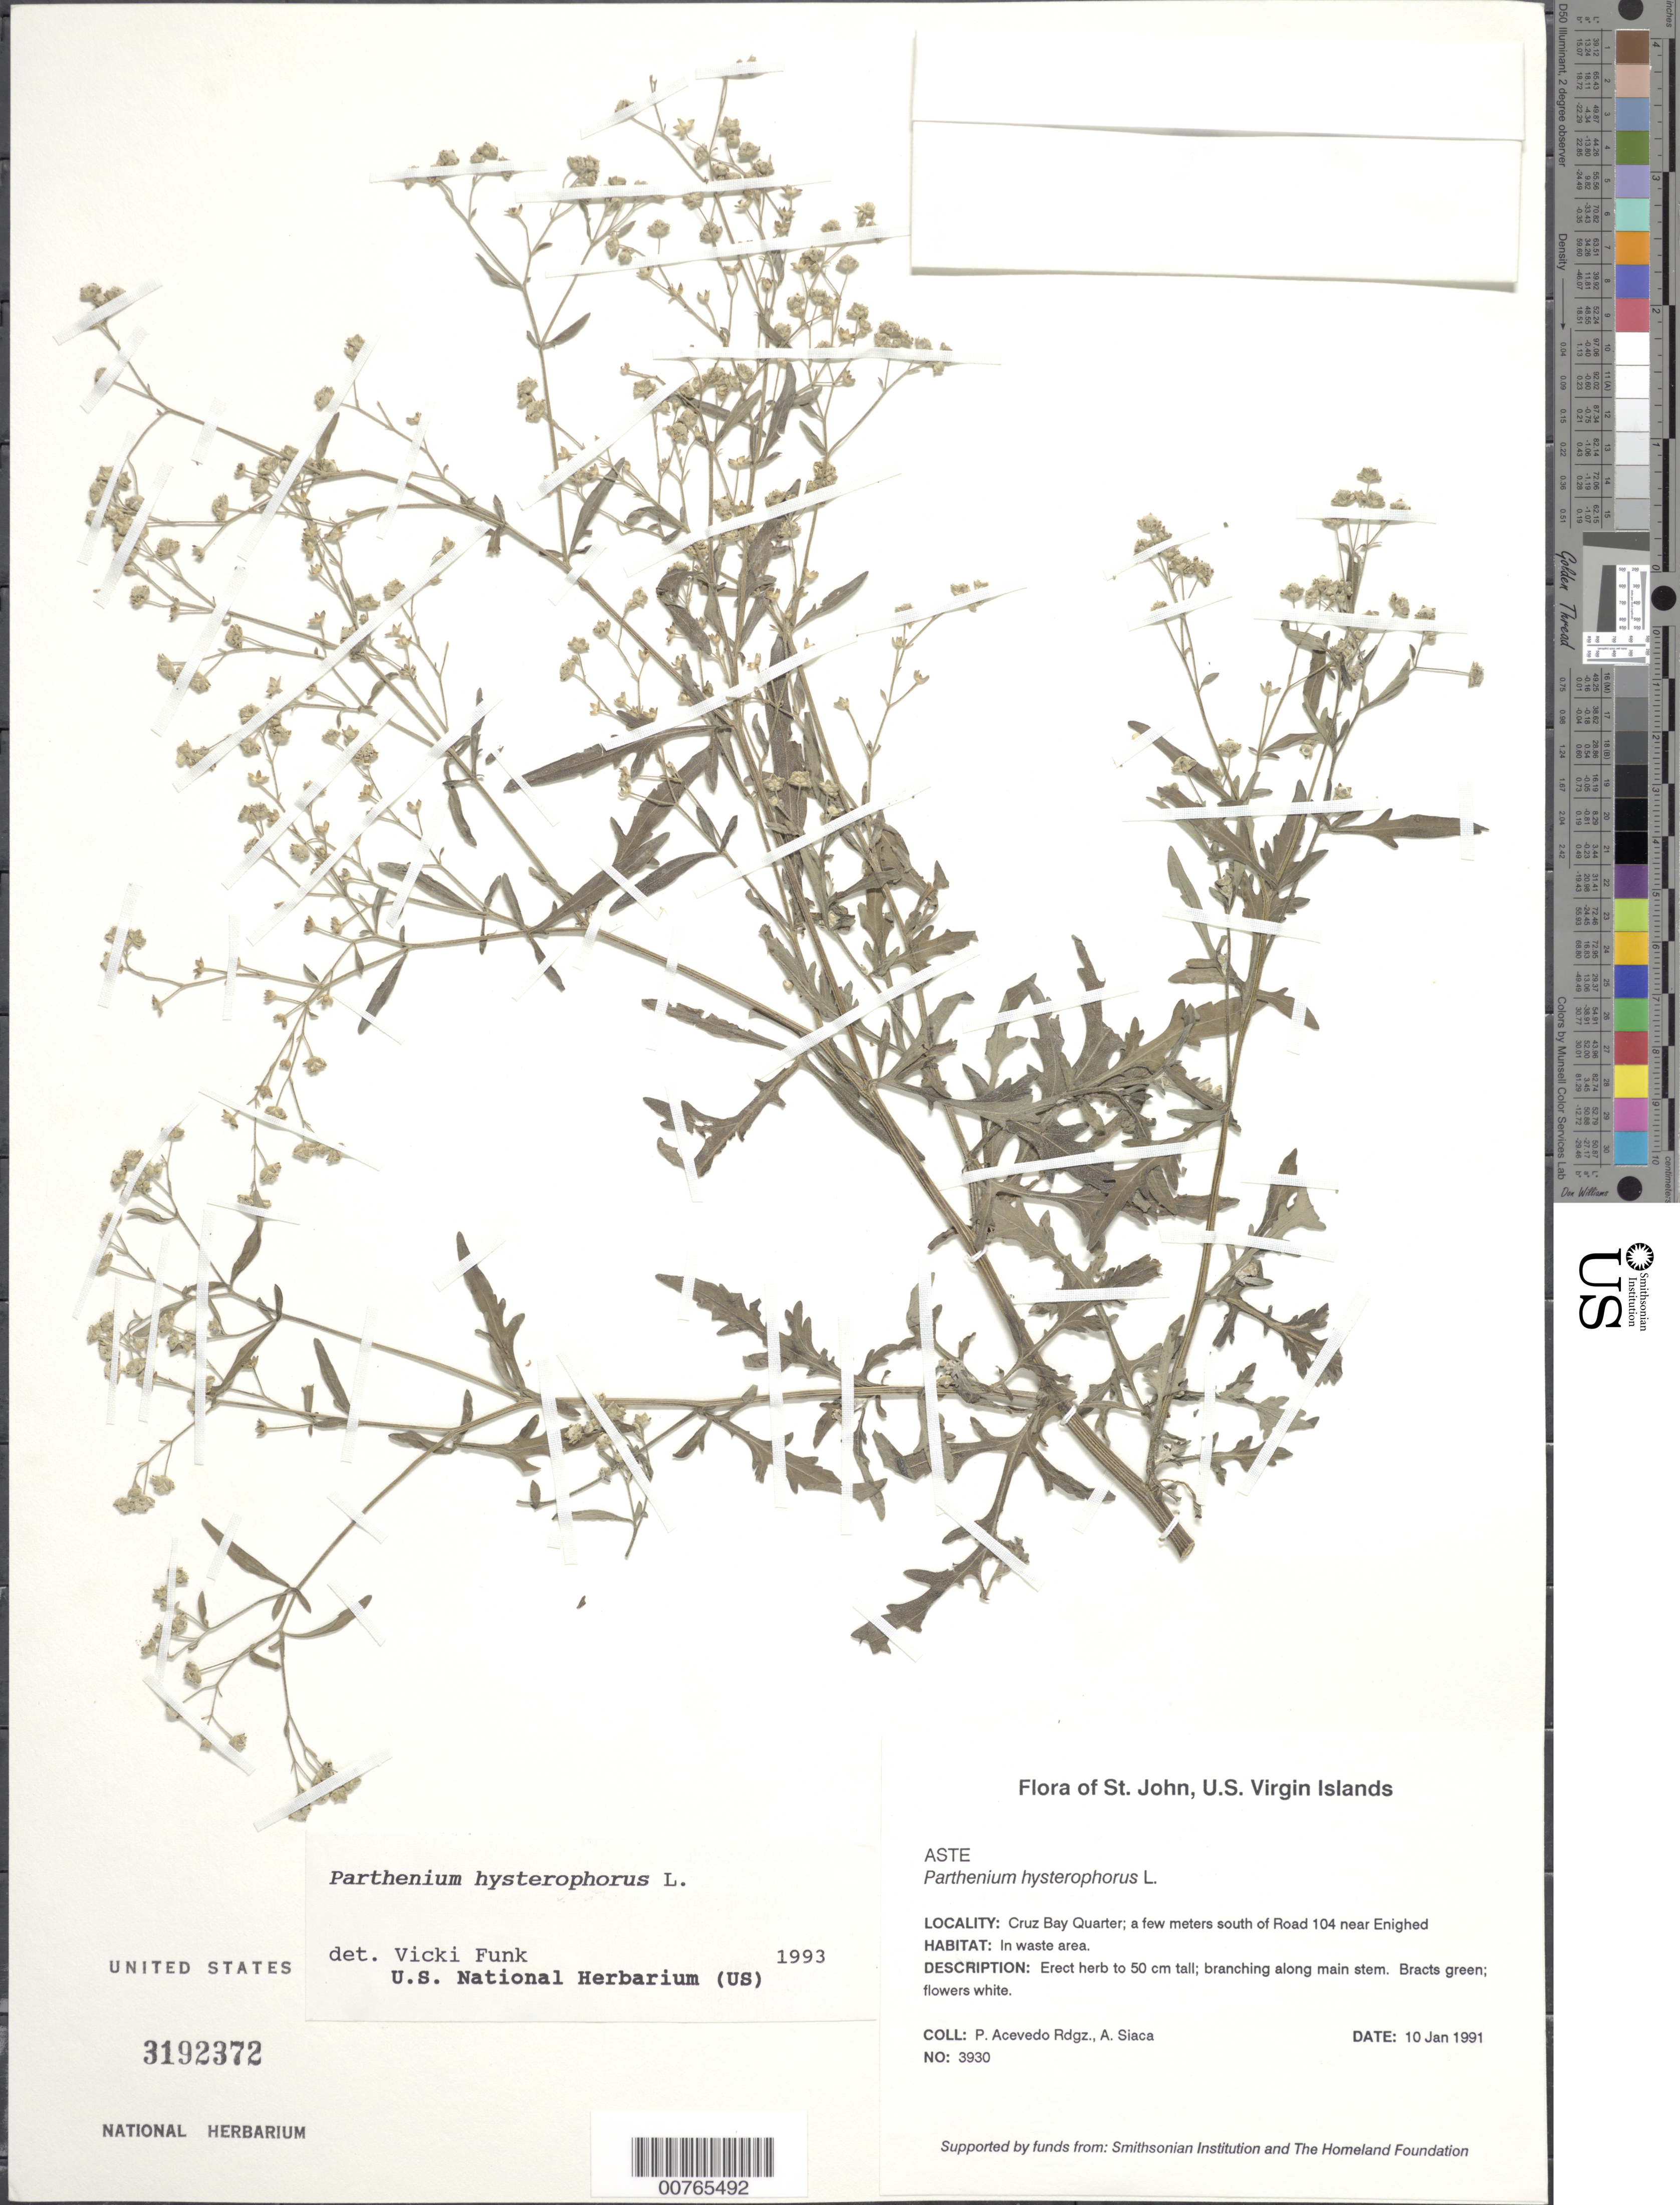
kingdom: Plantae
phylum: Tracheophyta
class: Magnoliopsida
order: Asterales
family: Asteraceae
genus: Parthenium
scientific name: Parthenium hysterophorus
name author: L.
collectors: P. Acevedo-Rodr. & A. Siaca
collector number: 3930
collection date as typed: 10 Jan 1991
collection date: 1991-01-10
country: U.S. Virgin Islands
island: St. John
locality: Cruz Bay Quarter; a few meters south of Road 104 near Enighed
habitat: In waste area.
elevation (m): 3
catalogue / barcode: US 3192372